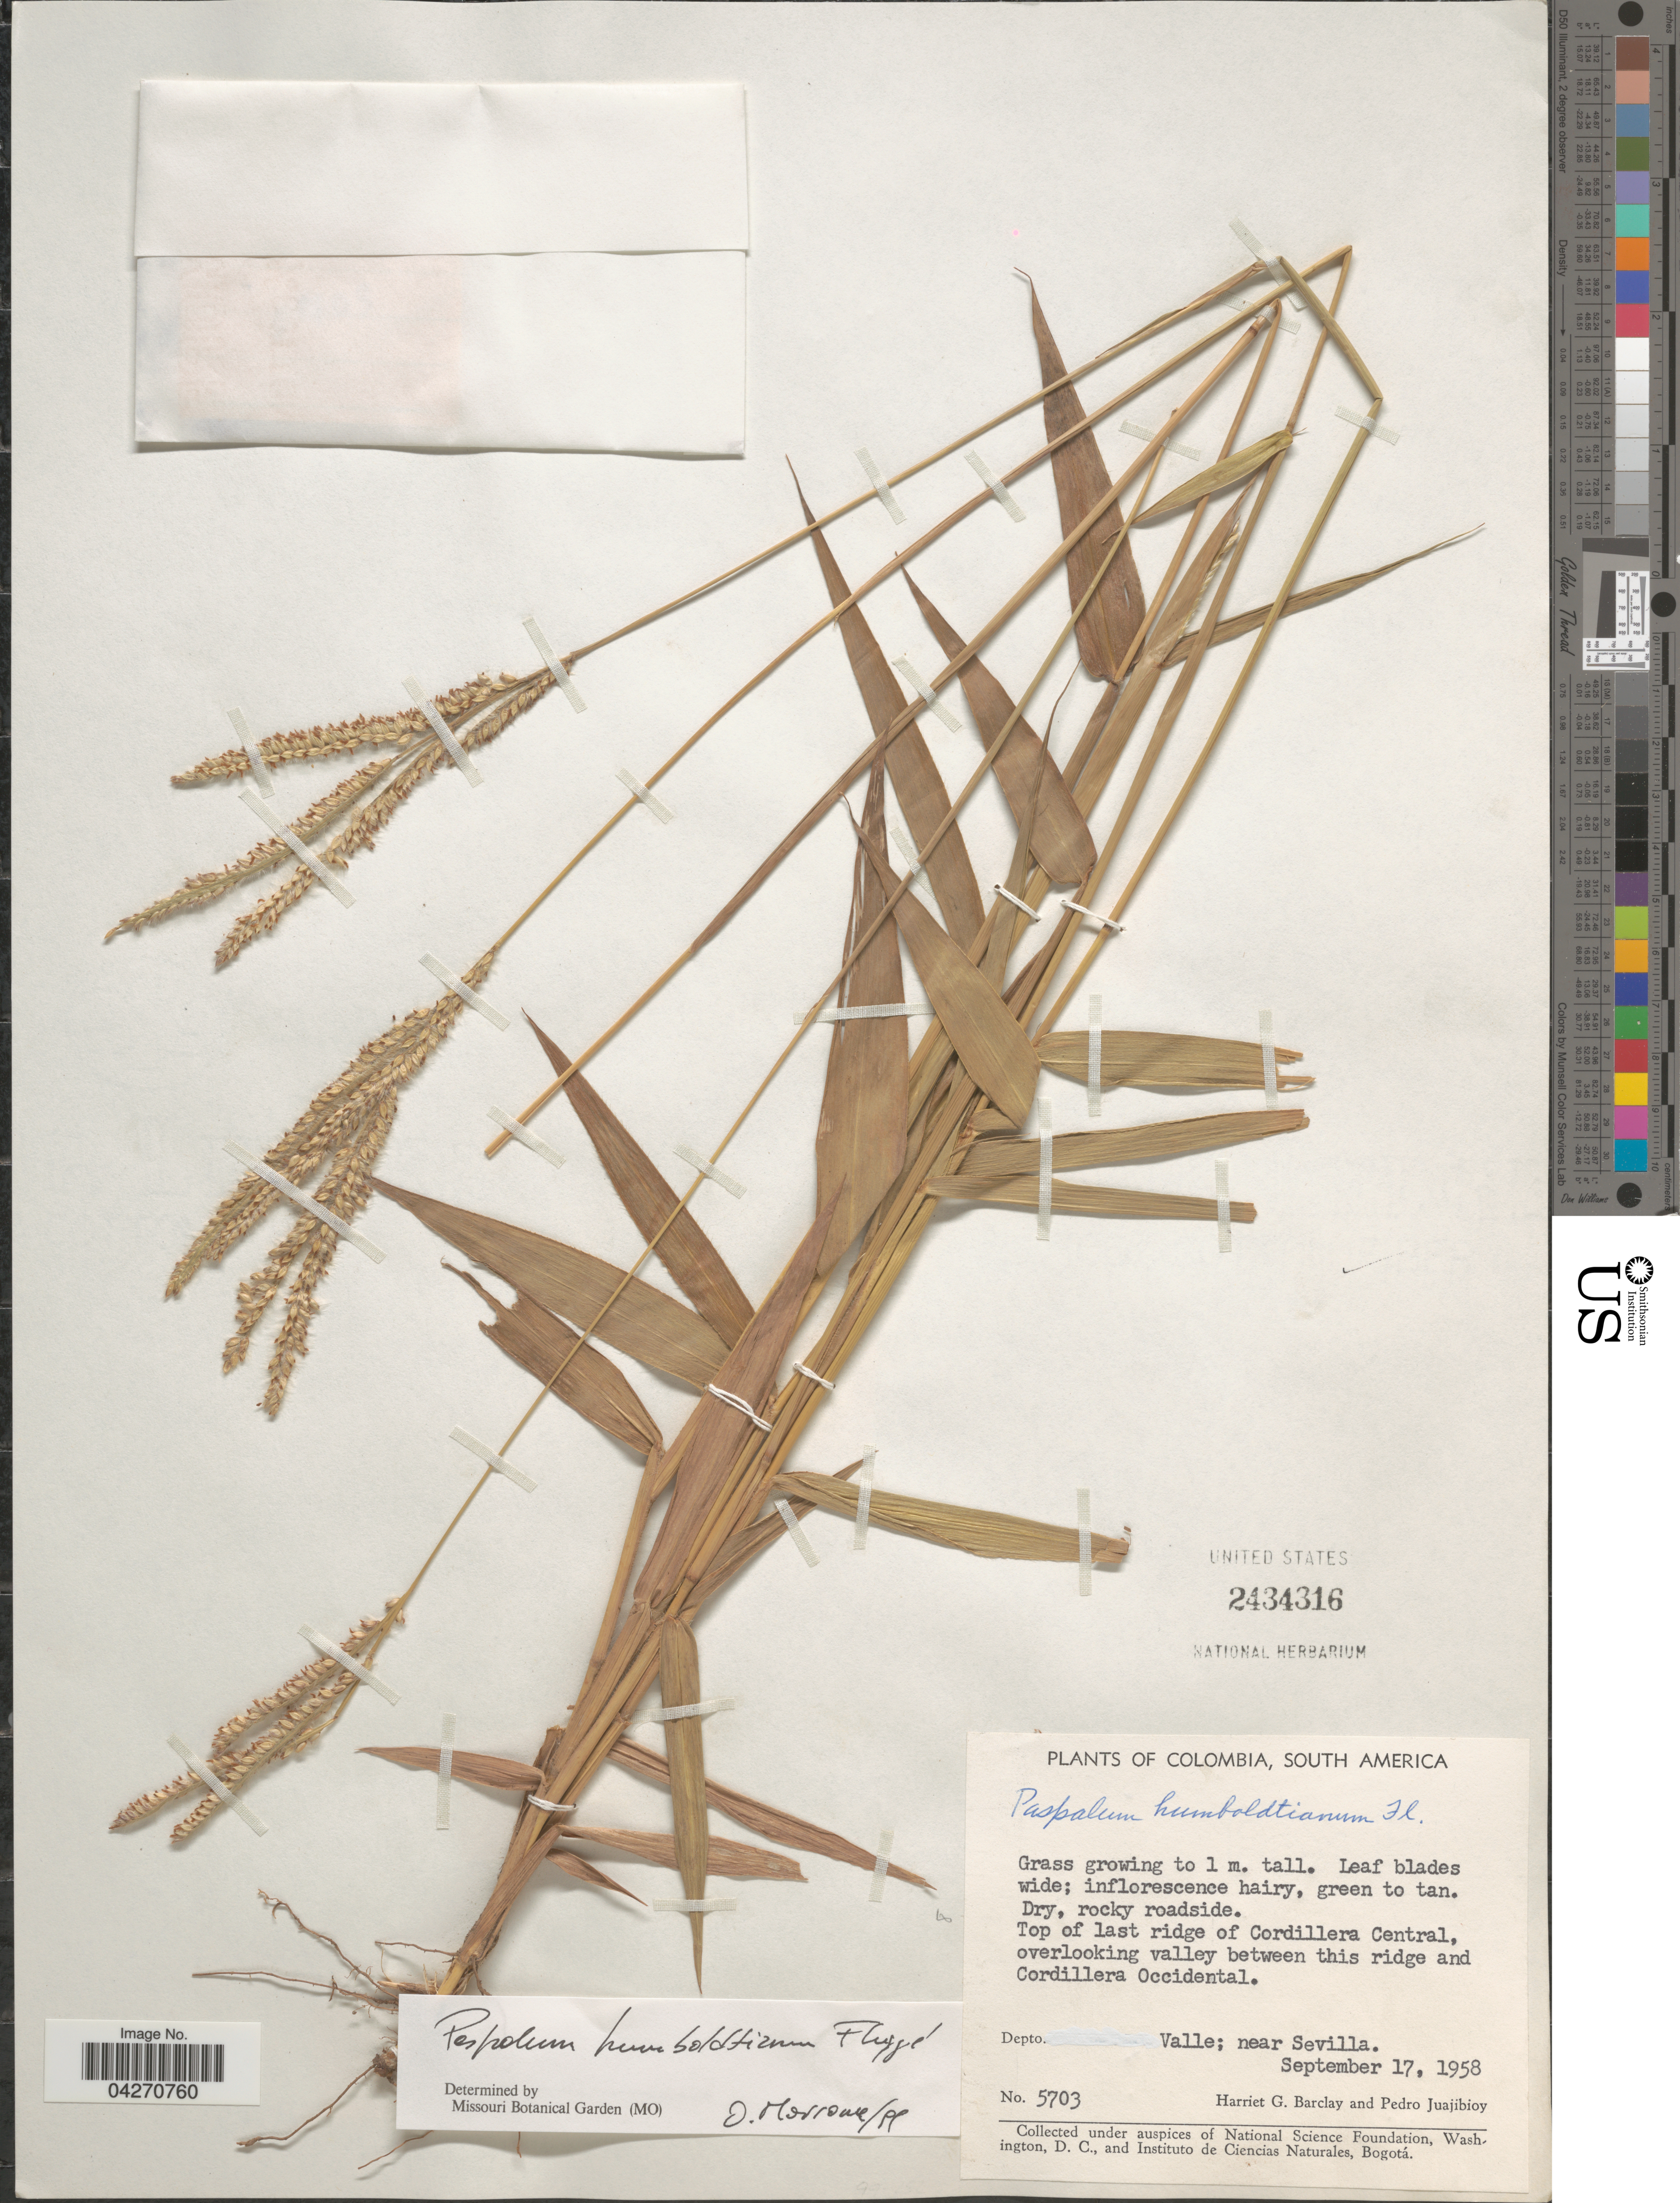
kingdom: Plantae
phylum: Tracheophyta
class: Liliopsida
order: Poales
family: Poaceae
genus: Paspalum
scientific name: Paspalum humboldtianum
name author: Flüggé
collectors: H. G. Barclay & P. Juajibioy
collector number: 5703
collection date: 1958-09-17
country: Colombia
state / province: Valle del Cauca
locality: Top of last ridge of Cordillera Central, overlooking valley between this ridge and Cordillera Occidental. Depto. Valle; near Sevilla.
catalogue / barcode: US 2434316